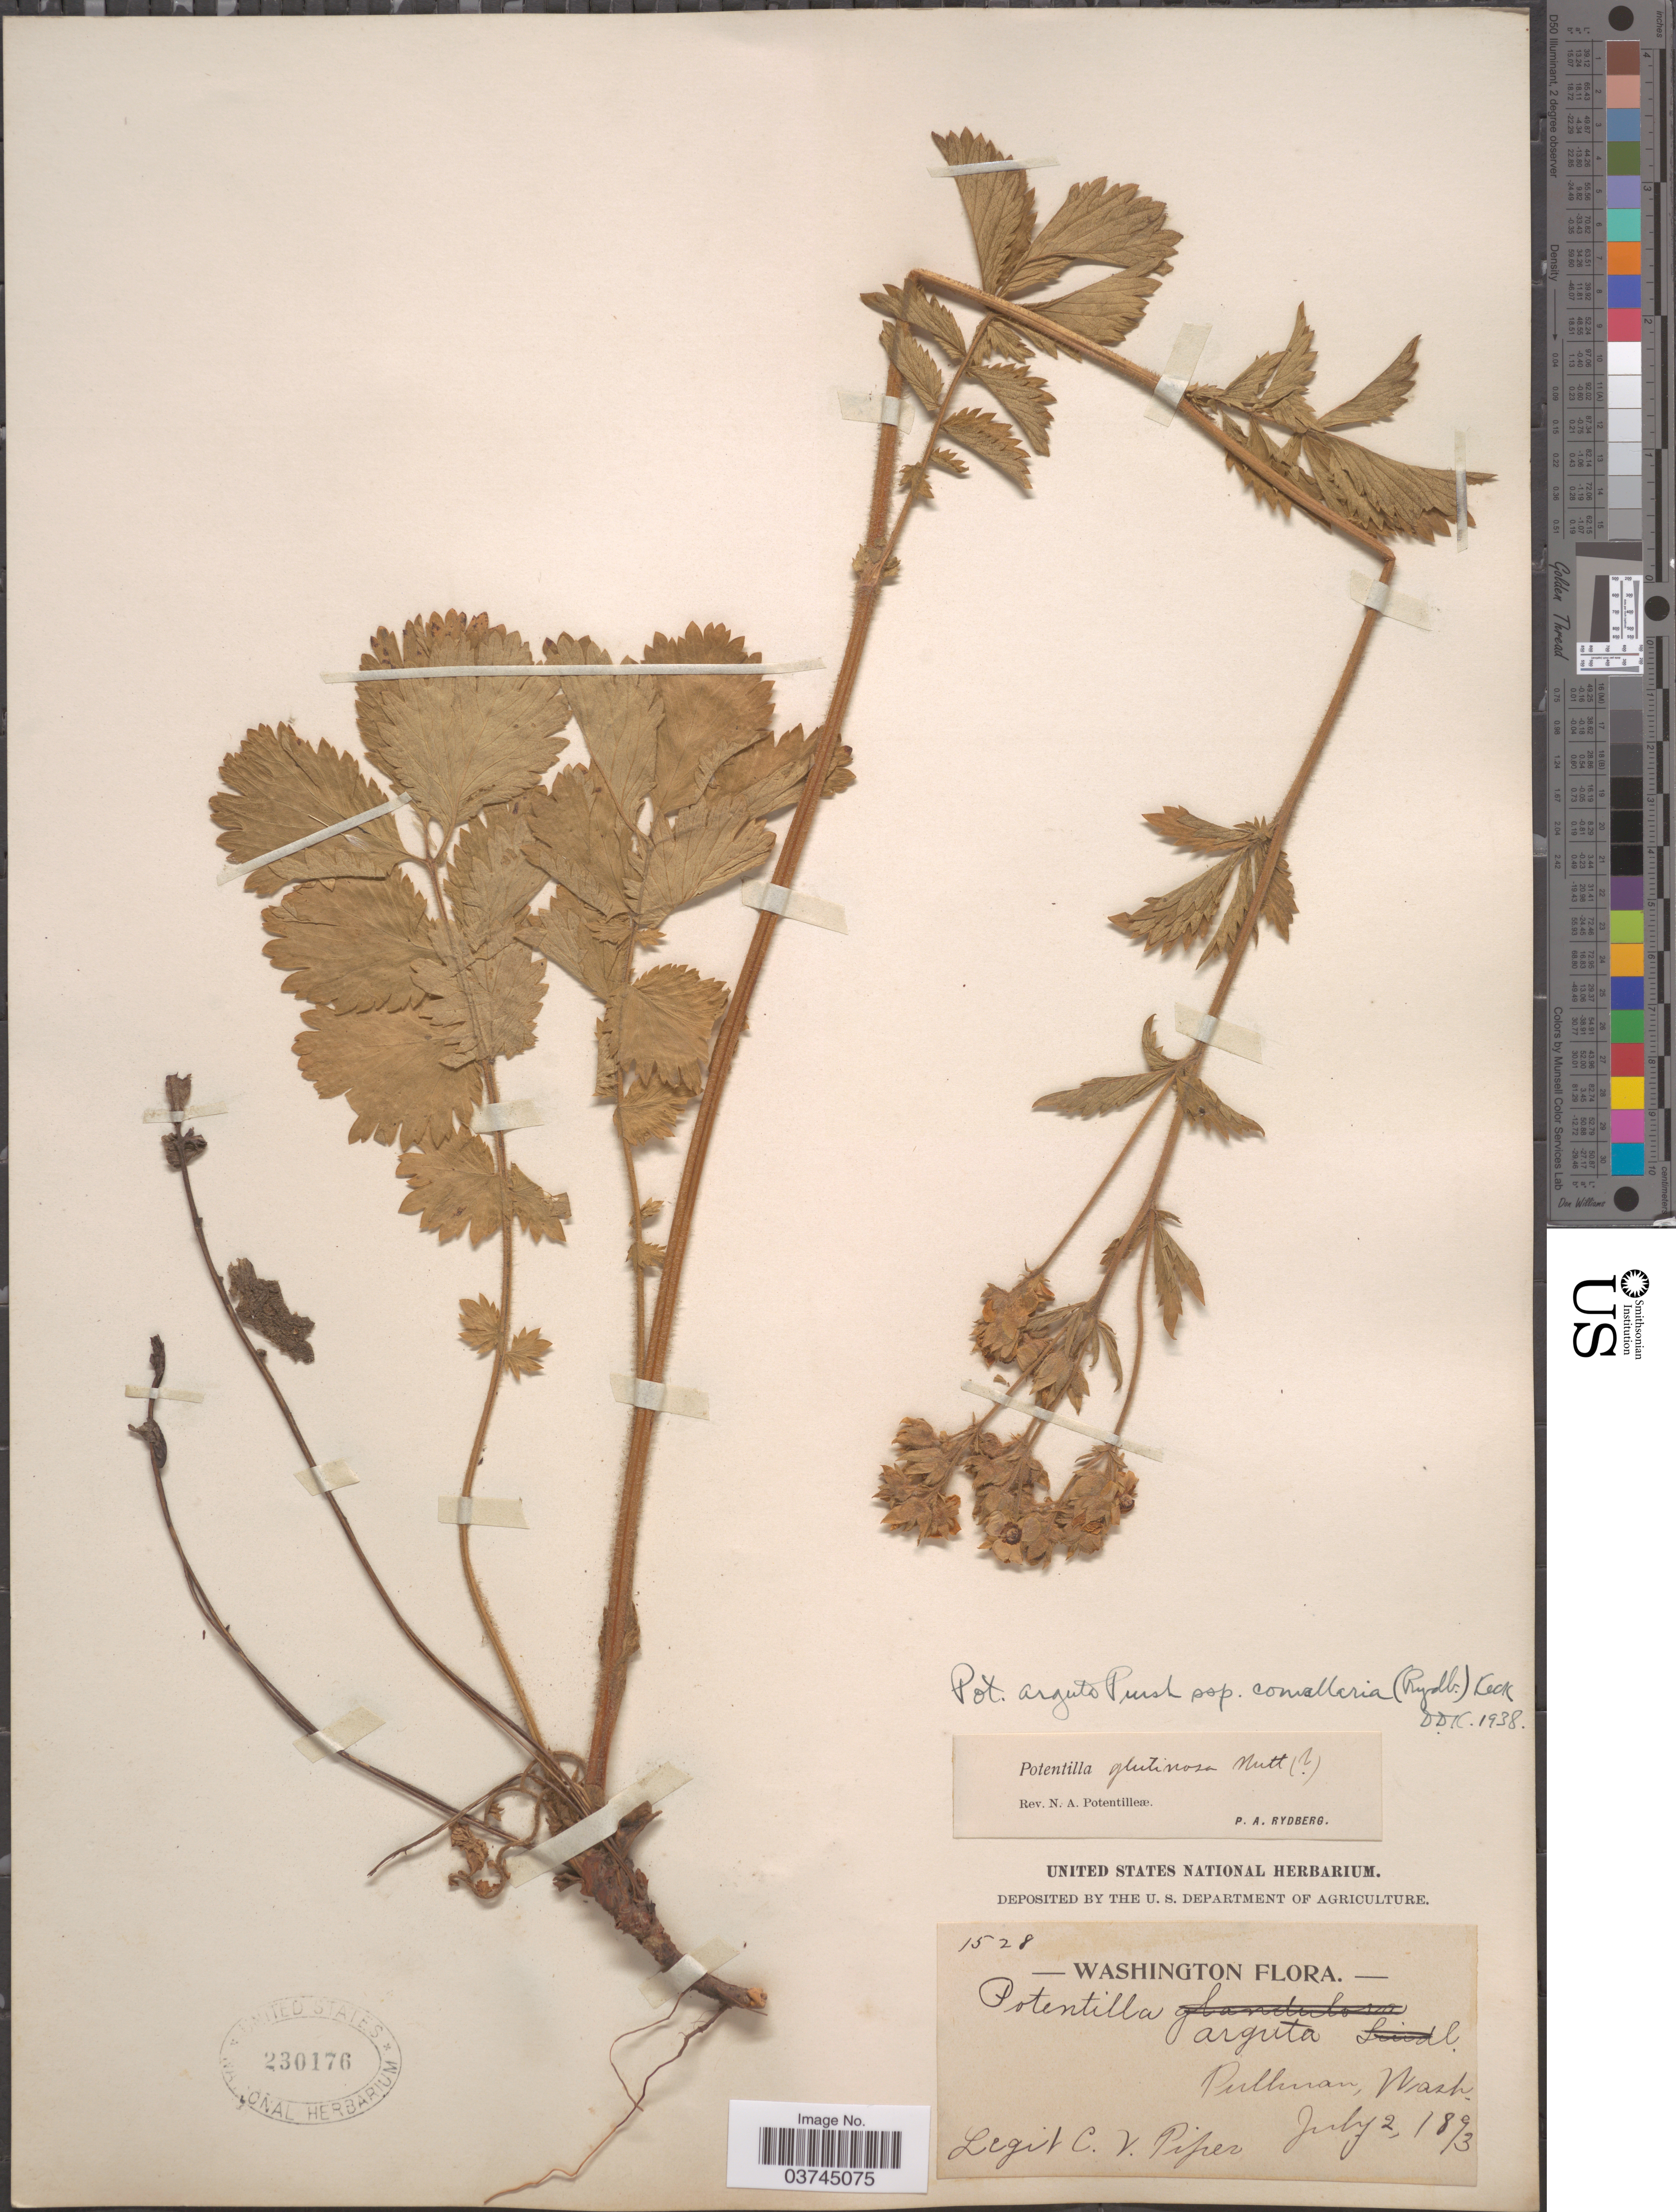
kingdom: Plantae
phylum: Tracheophyta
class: Magnoliopsida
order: Rosales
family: Rosaceae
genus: Drymocallis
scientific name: Drymocallis convallaria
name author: (Rydb.) Rydb.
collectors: C. V. Piper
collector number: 1528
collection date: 1893-07-02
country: United States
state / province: Washington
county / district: Whitman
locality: Pullman.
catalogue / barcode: US 230176